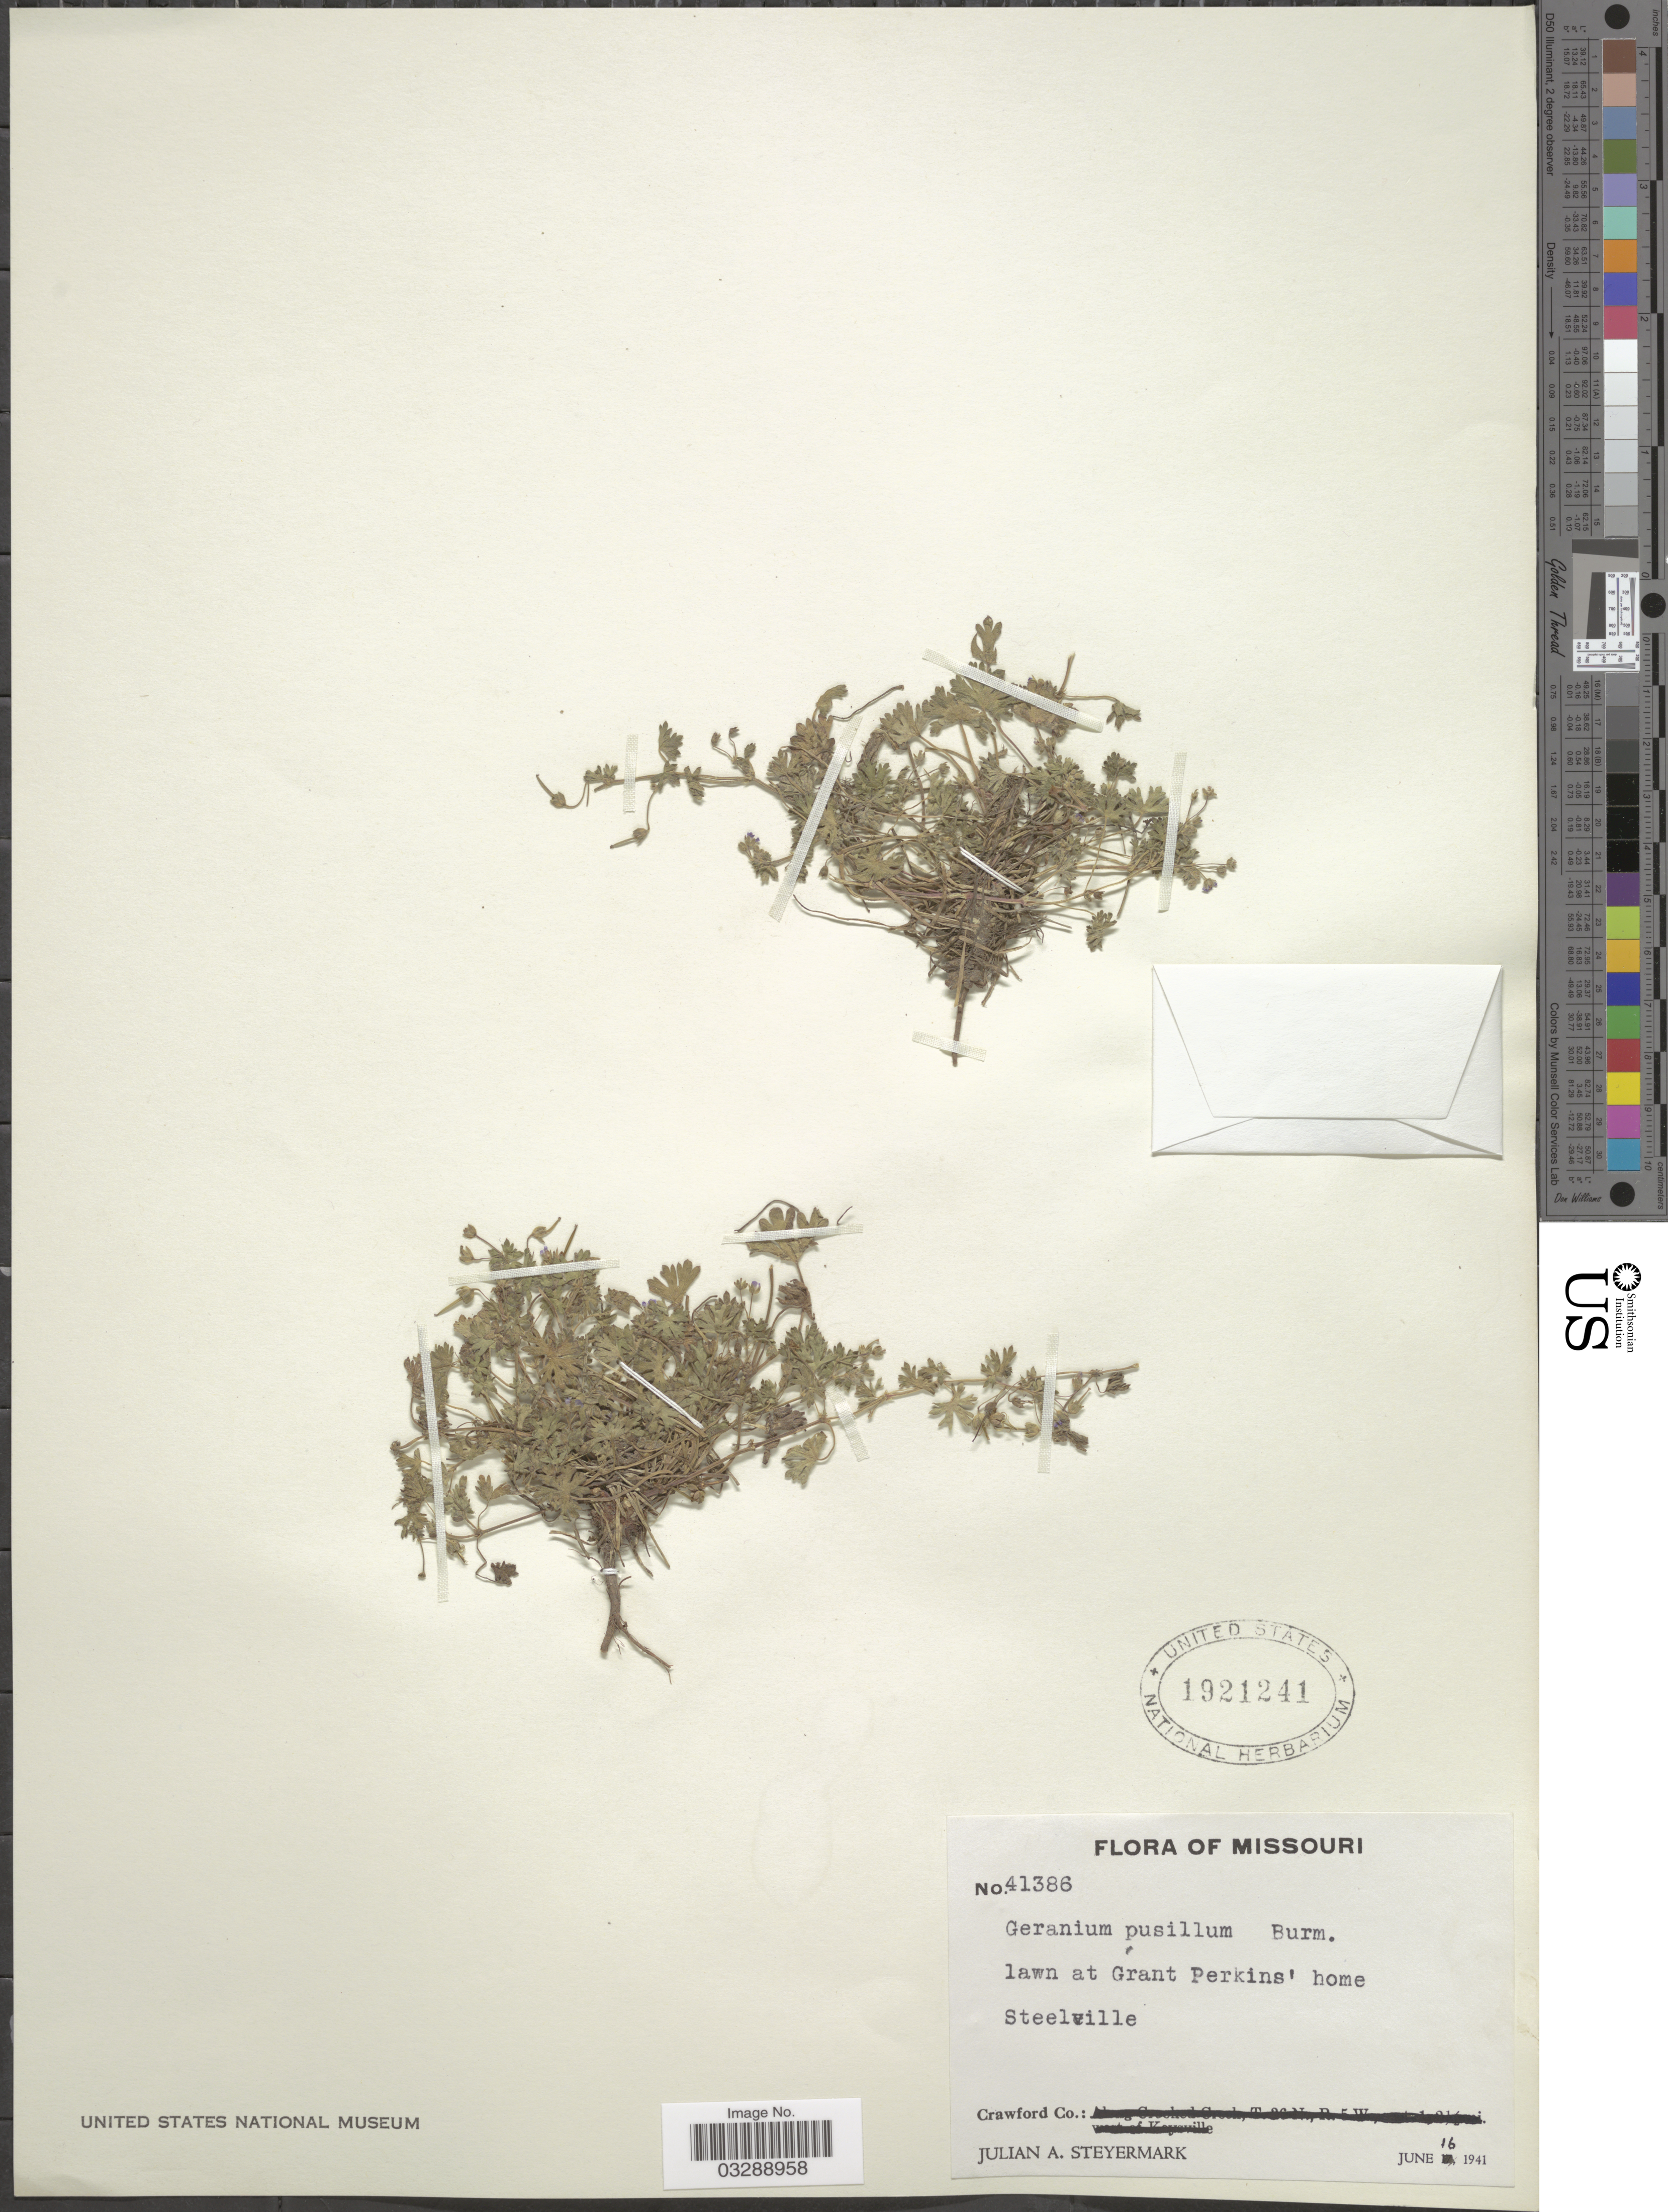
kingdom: Plantae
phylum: Tracheophyta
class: Magnoliopsida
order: Geraniales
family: Geraniaceae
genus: Geranium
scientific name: Geranium pusillum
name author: L.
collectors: J. Steyermark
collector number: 41386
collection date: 1941-06-16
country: United States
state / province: Missouri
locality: Lawn at Grant Perkins' home Steelville. Crawford Co.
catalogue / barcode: US 1921241